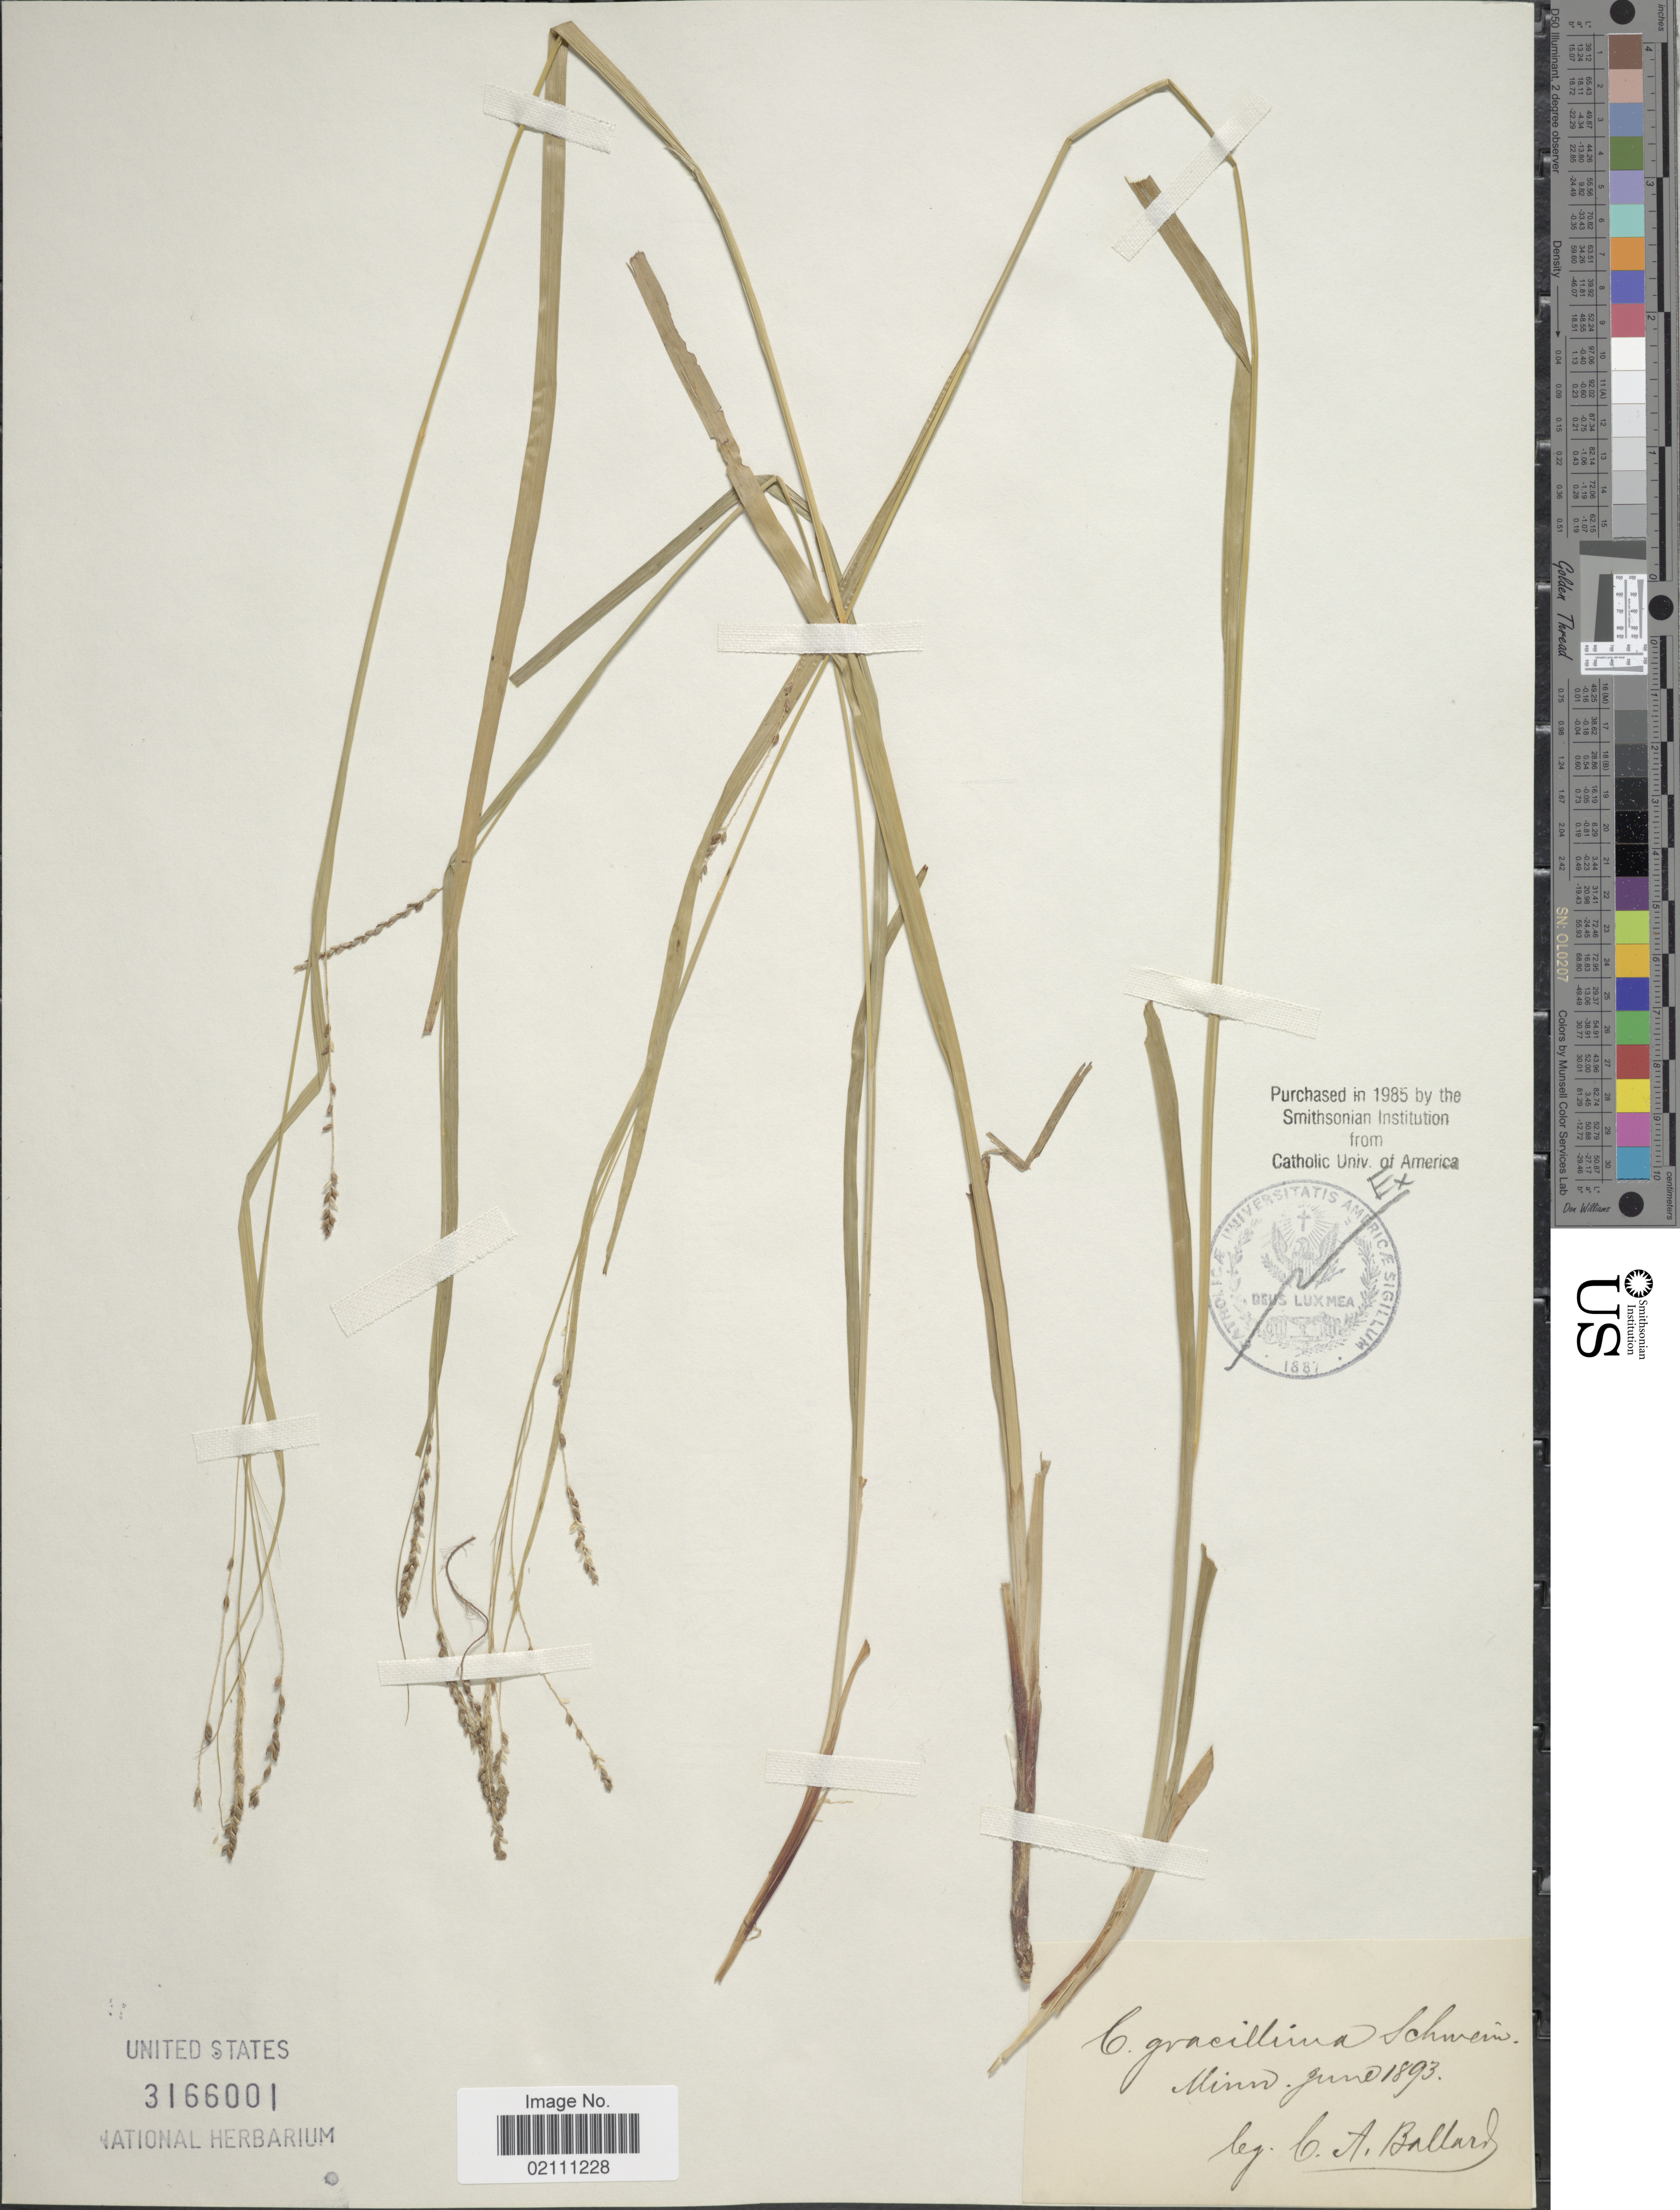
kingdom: Plantae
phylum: Tracheophyta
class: Liliopsida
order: Poales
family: Cyperaceae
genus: Carex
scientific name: Carex gracillima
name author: Schwein.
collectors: C. A. Ballard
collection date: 1893-06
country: United States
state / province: Minnesota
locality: Minn.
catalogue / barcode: US 3166001